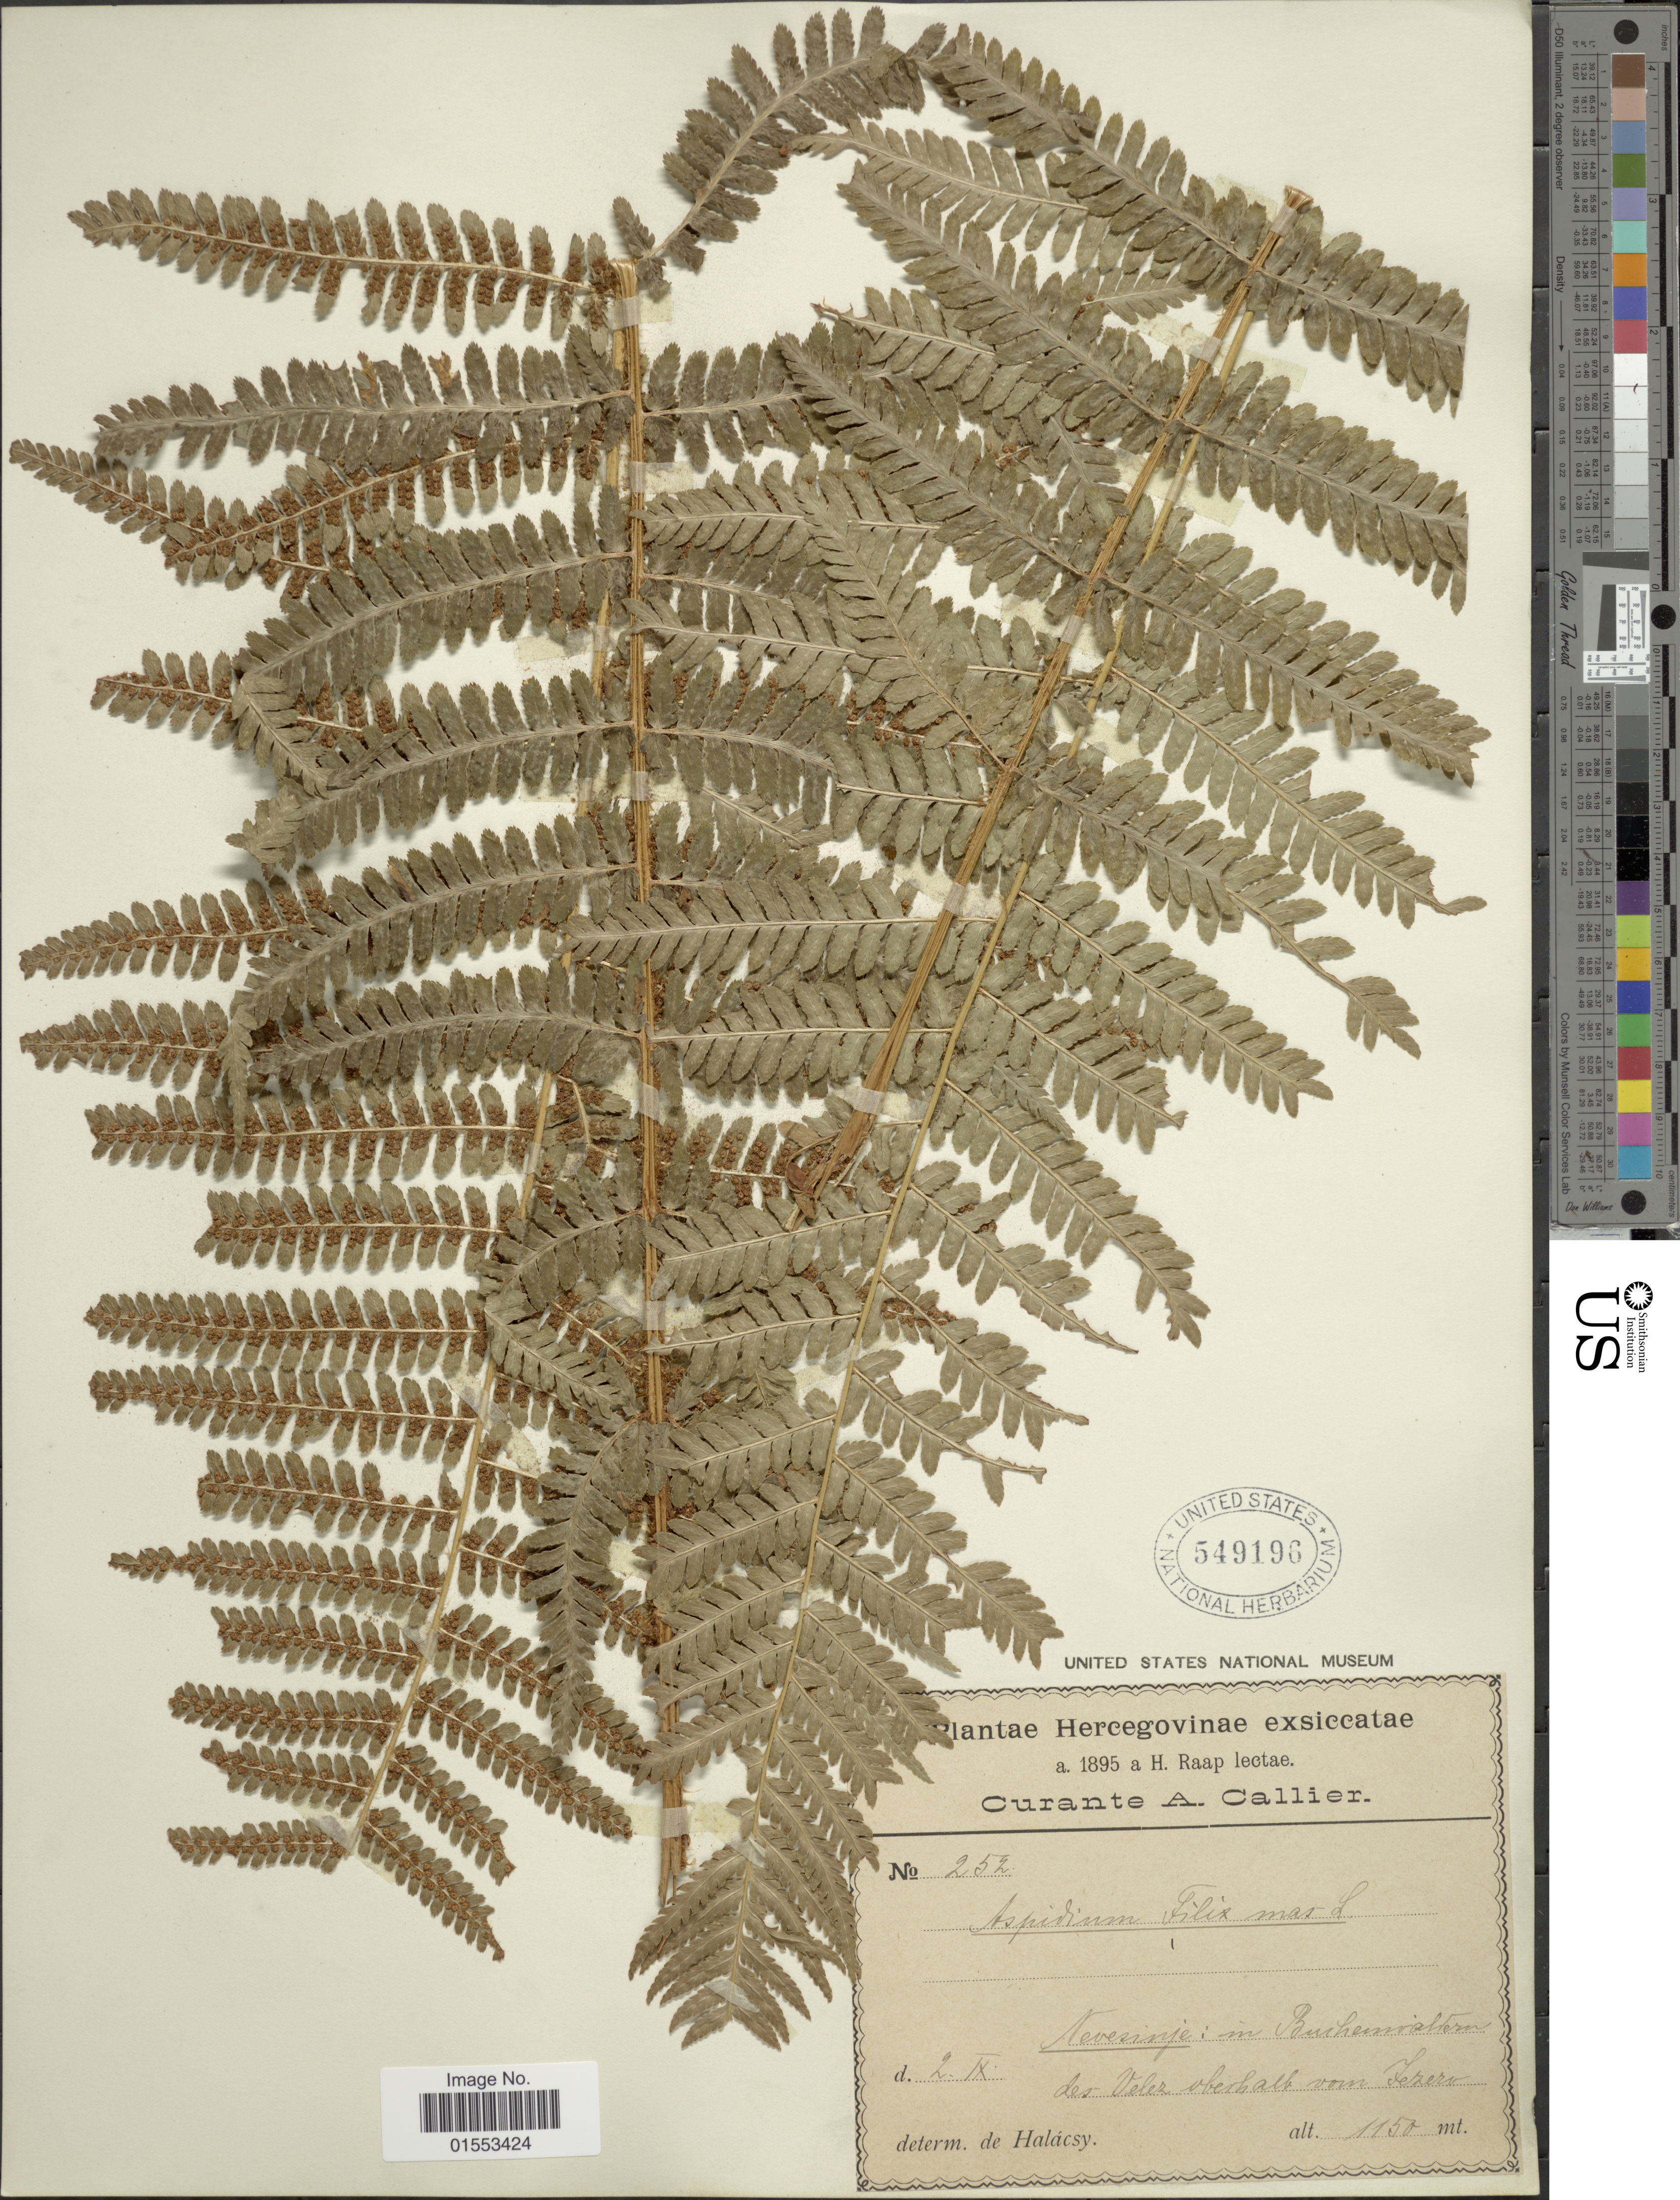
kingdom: Plantae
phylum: Tracheophyta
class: Polypodiopsida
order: Polypodiales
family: Dryopteridaceae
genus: Dryopteris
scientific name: Dryopteris filix-mas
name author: (L.) Schott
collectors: H. Raap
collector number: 252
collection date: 1895-09-02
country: Bosnia and Herzegovina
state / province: Srpska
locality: Hercegovinae, Nevesinje: im Buchenwalden des Velez oberhalb von Jezero. [interpreted]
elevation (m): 1150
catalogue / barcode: US 549196